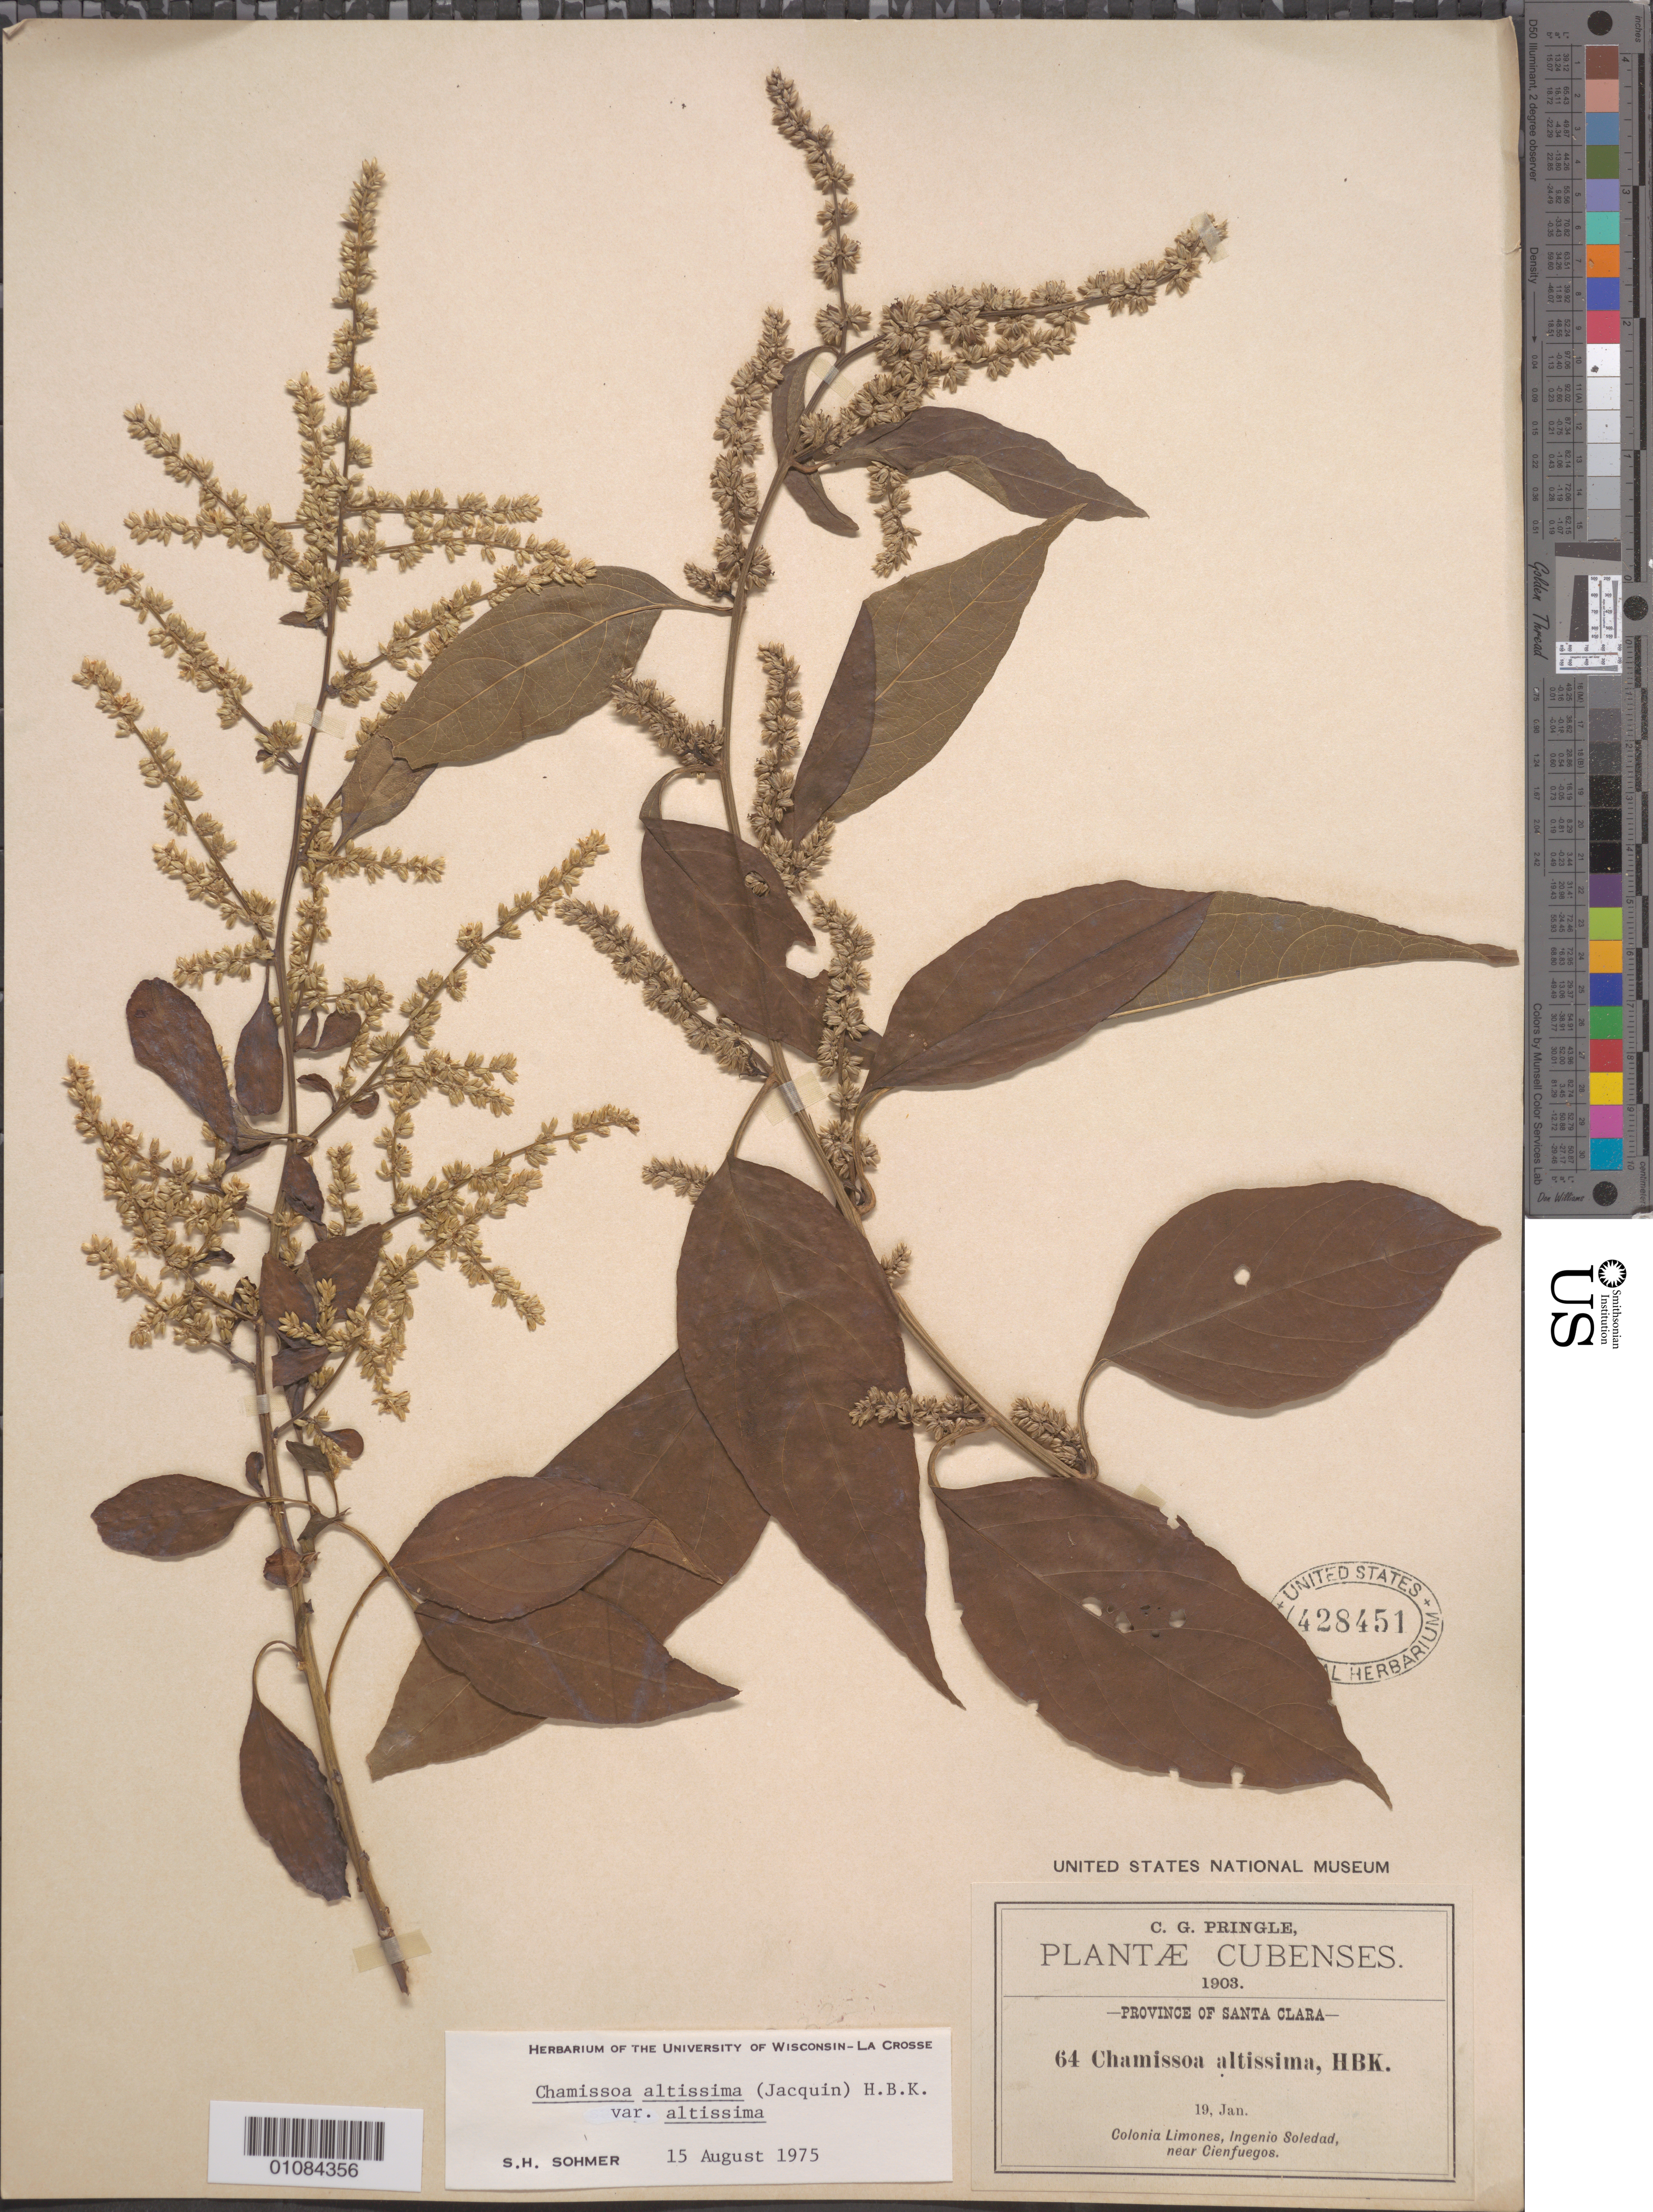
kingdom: Plantae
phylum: Tracheophyta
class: Magnoliopsida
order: Caryophyllales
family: Amaranthaceae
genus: Chamissoa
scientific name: Chamissoa altissima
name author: (Jacq.) Kunth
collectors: C. G. Pringle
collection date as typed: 19 Jan 1903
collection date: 1903-01-19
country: Cuba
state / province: Cienfuegos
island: Cuba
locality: Province of Santa Clara: Near Cienfuegos, Ingenio Soledad, Colonia Limones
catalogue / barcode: US 438451